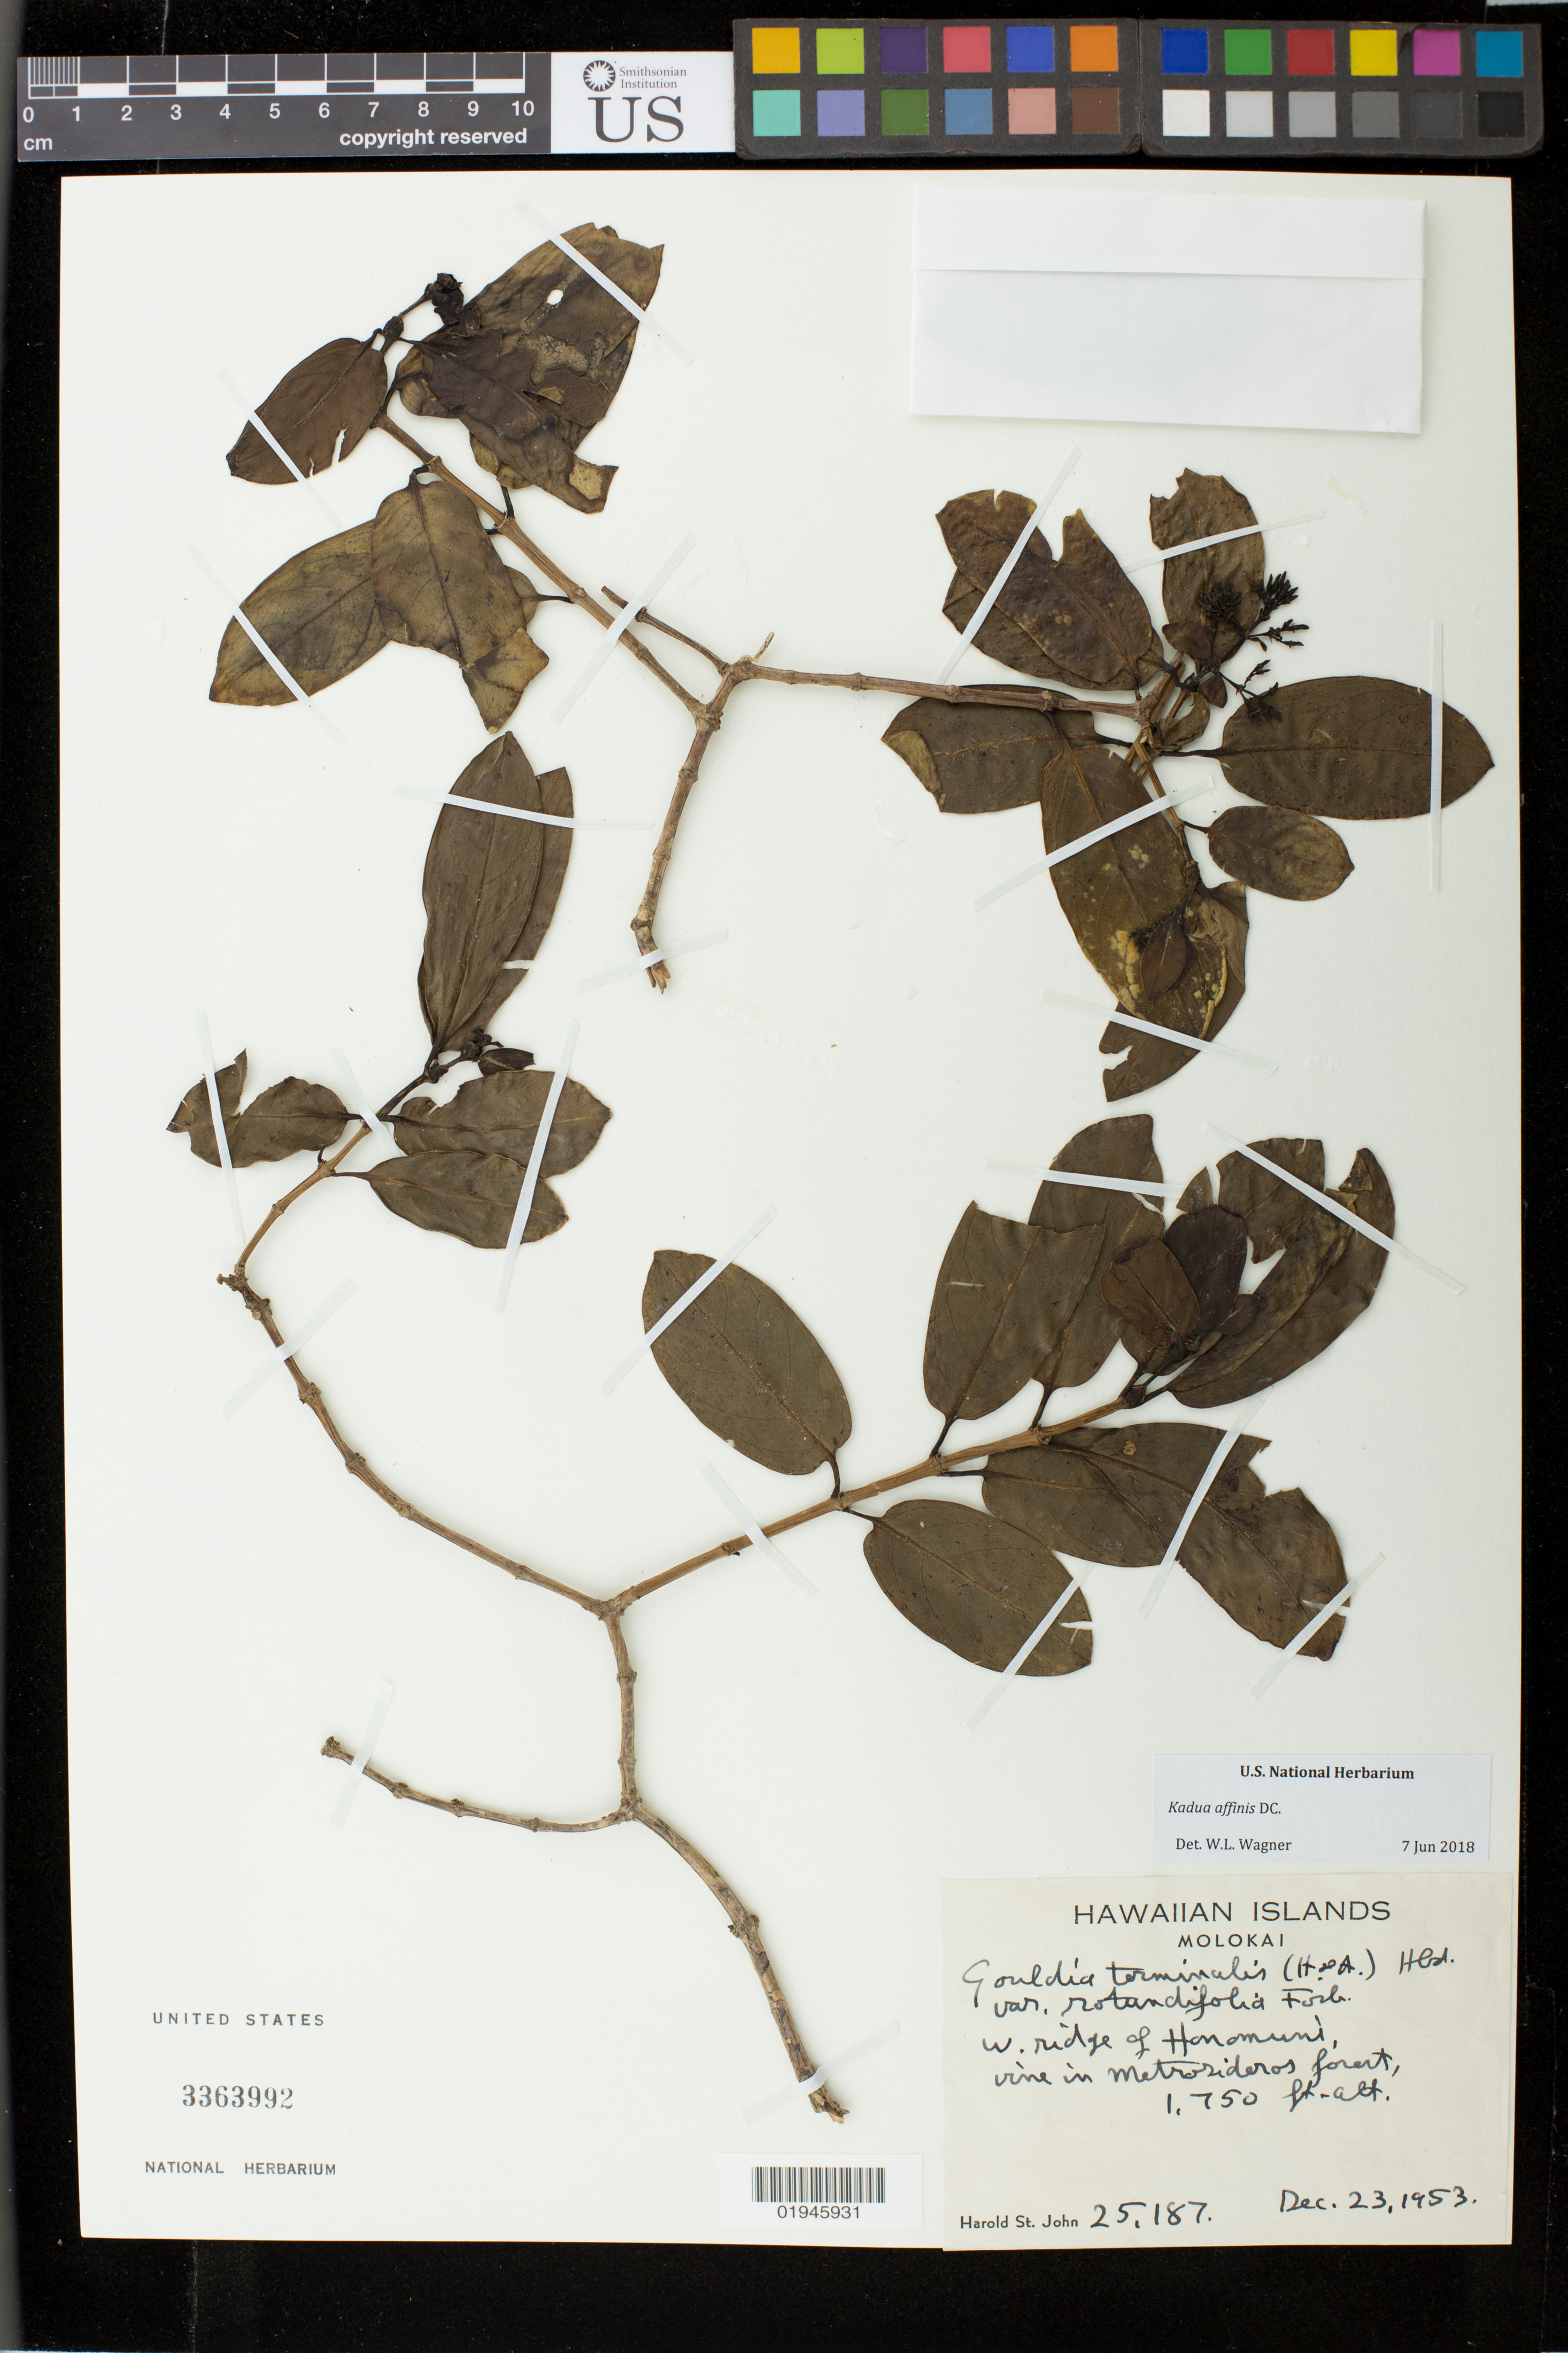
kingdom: Plantae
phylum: Tracheophyta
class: Magnoliopsida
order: Gentianales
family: Rubiaceae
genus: Kadua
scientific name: Kadua affinis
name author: DC.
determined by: Wagner, W. L., (BOT), Smithsonian Institution - National Museum of Natural History (UNITED STATES)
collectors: H. St. John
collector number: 25187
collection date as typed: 23 Dec 1953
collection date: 1953-12-23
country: United States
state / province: Hawaii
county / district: Maui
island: Moloka'i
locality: W ridge of Honomuni, Molokai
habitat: Forest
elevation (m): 533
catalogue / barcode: US 3363992